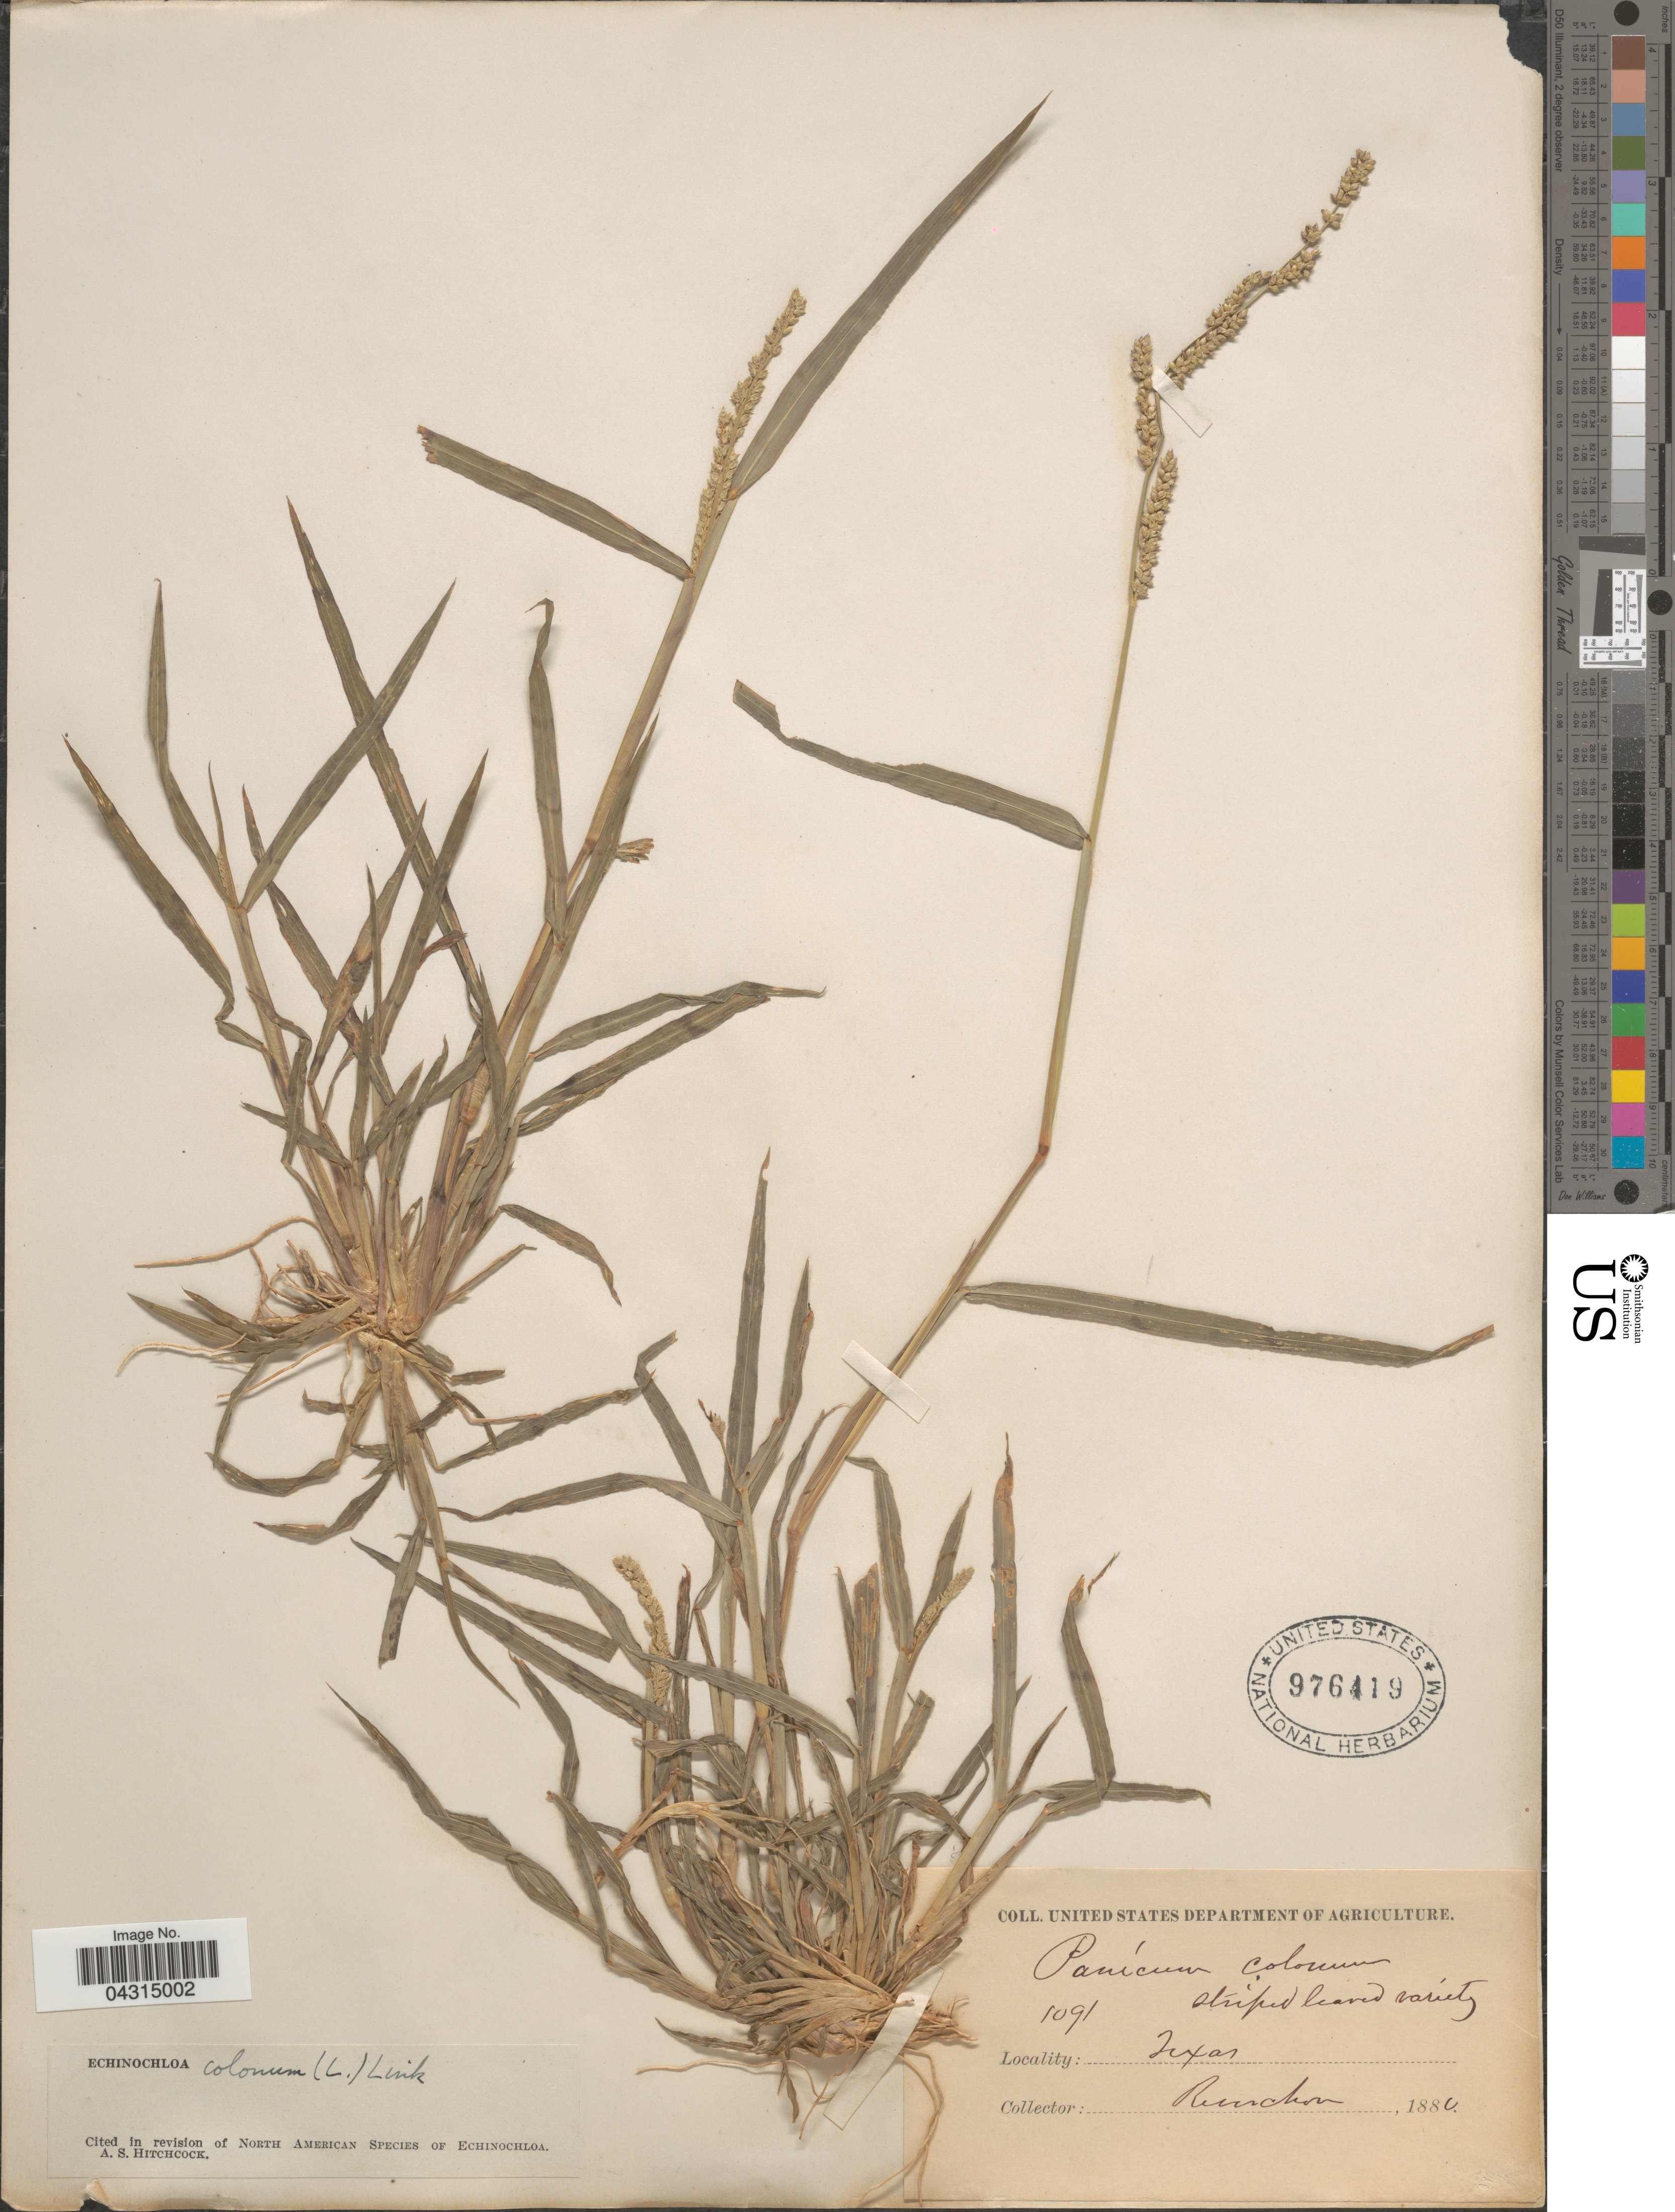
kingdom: Plantae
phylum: Tracheophyta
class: Liliopsida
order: Poales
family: Poaceae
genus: Echinochloa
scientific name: Echinochloa colona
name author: (L.) Link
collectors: -. Reverchon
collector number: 1091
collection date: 1880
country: United States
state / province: Texas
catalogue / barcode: US 976419